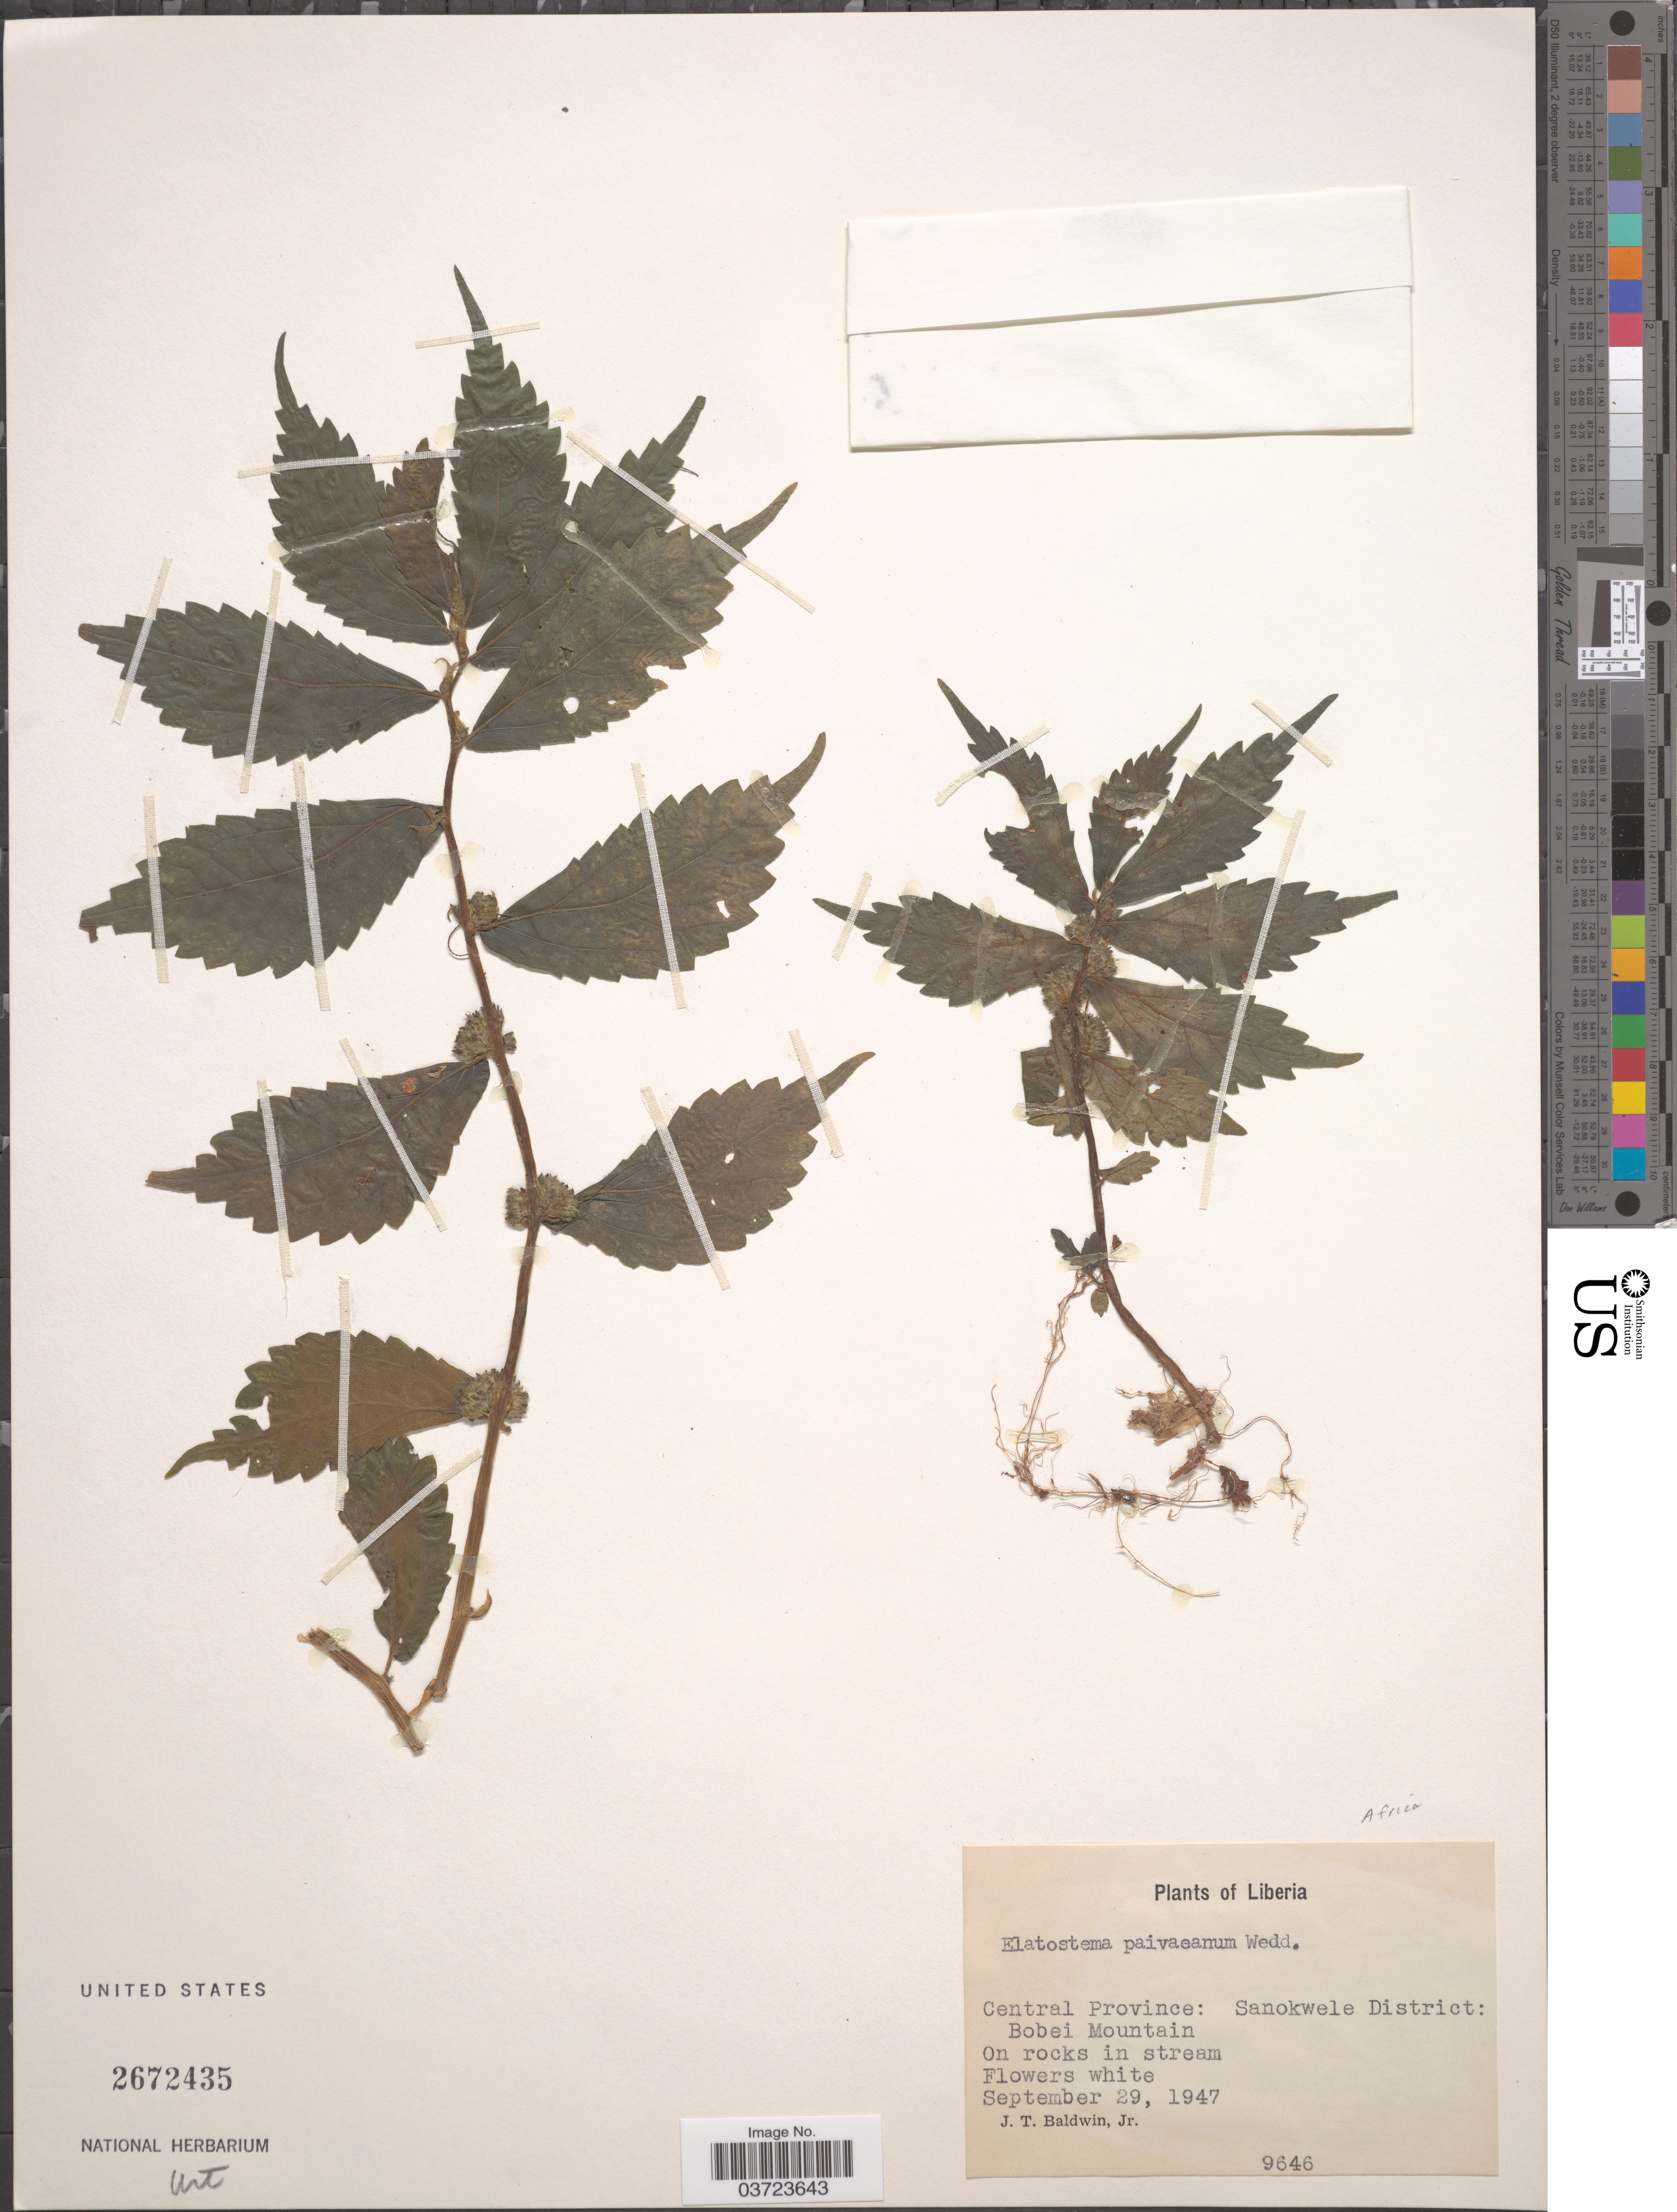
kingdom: Plantae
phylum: Tracheophyta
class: Magnoliopsida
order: Rosales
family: Urticaceae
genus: Elatostema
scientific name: Elatostema paivaeanum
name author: Wedd.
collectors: J. T. Baldwin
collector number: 9646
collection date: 1947-09-29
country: Liberia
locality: Central Province: Sanokwele District: Bobei Mountain.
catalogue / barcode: US 2672435